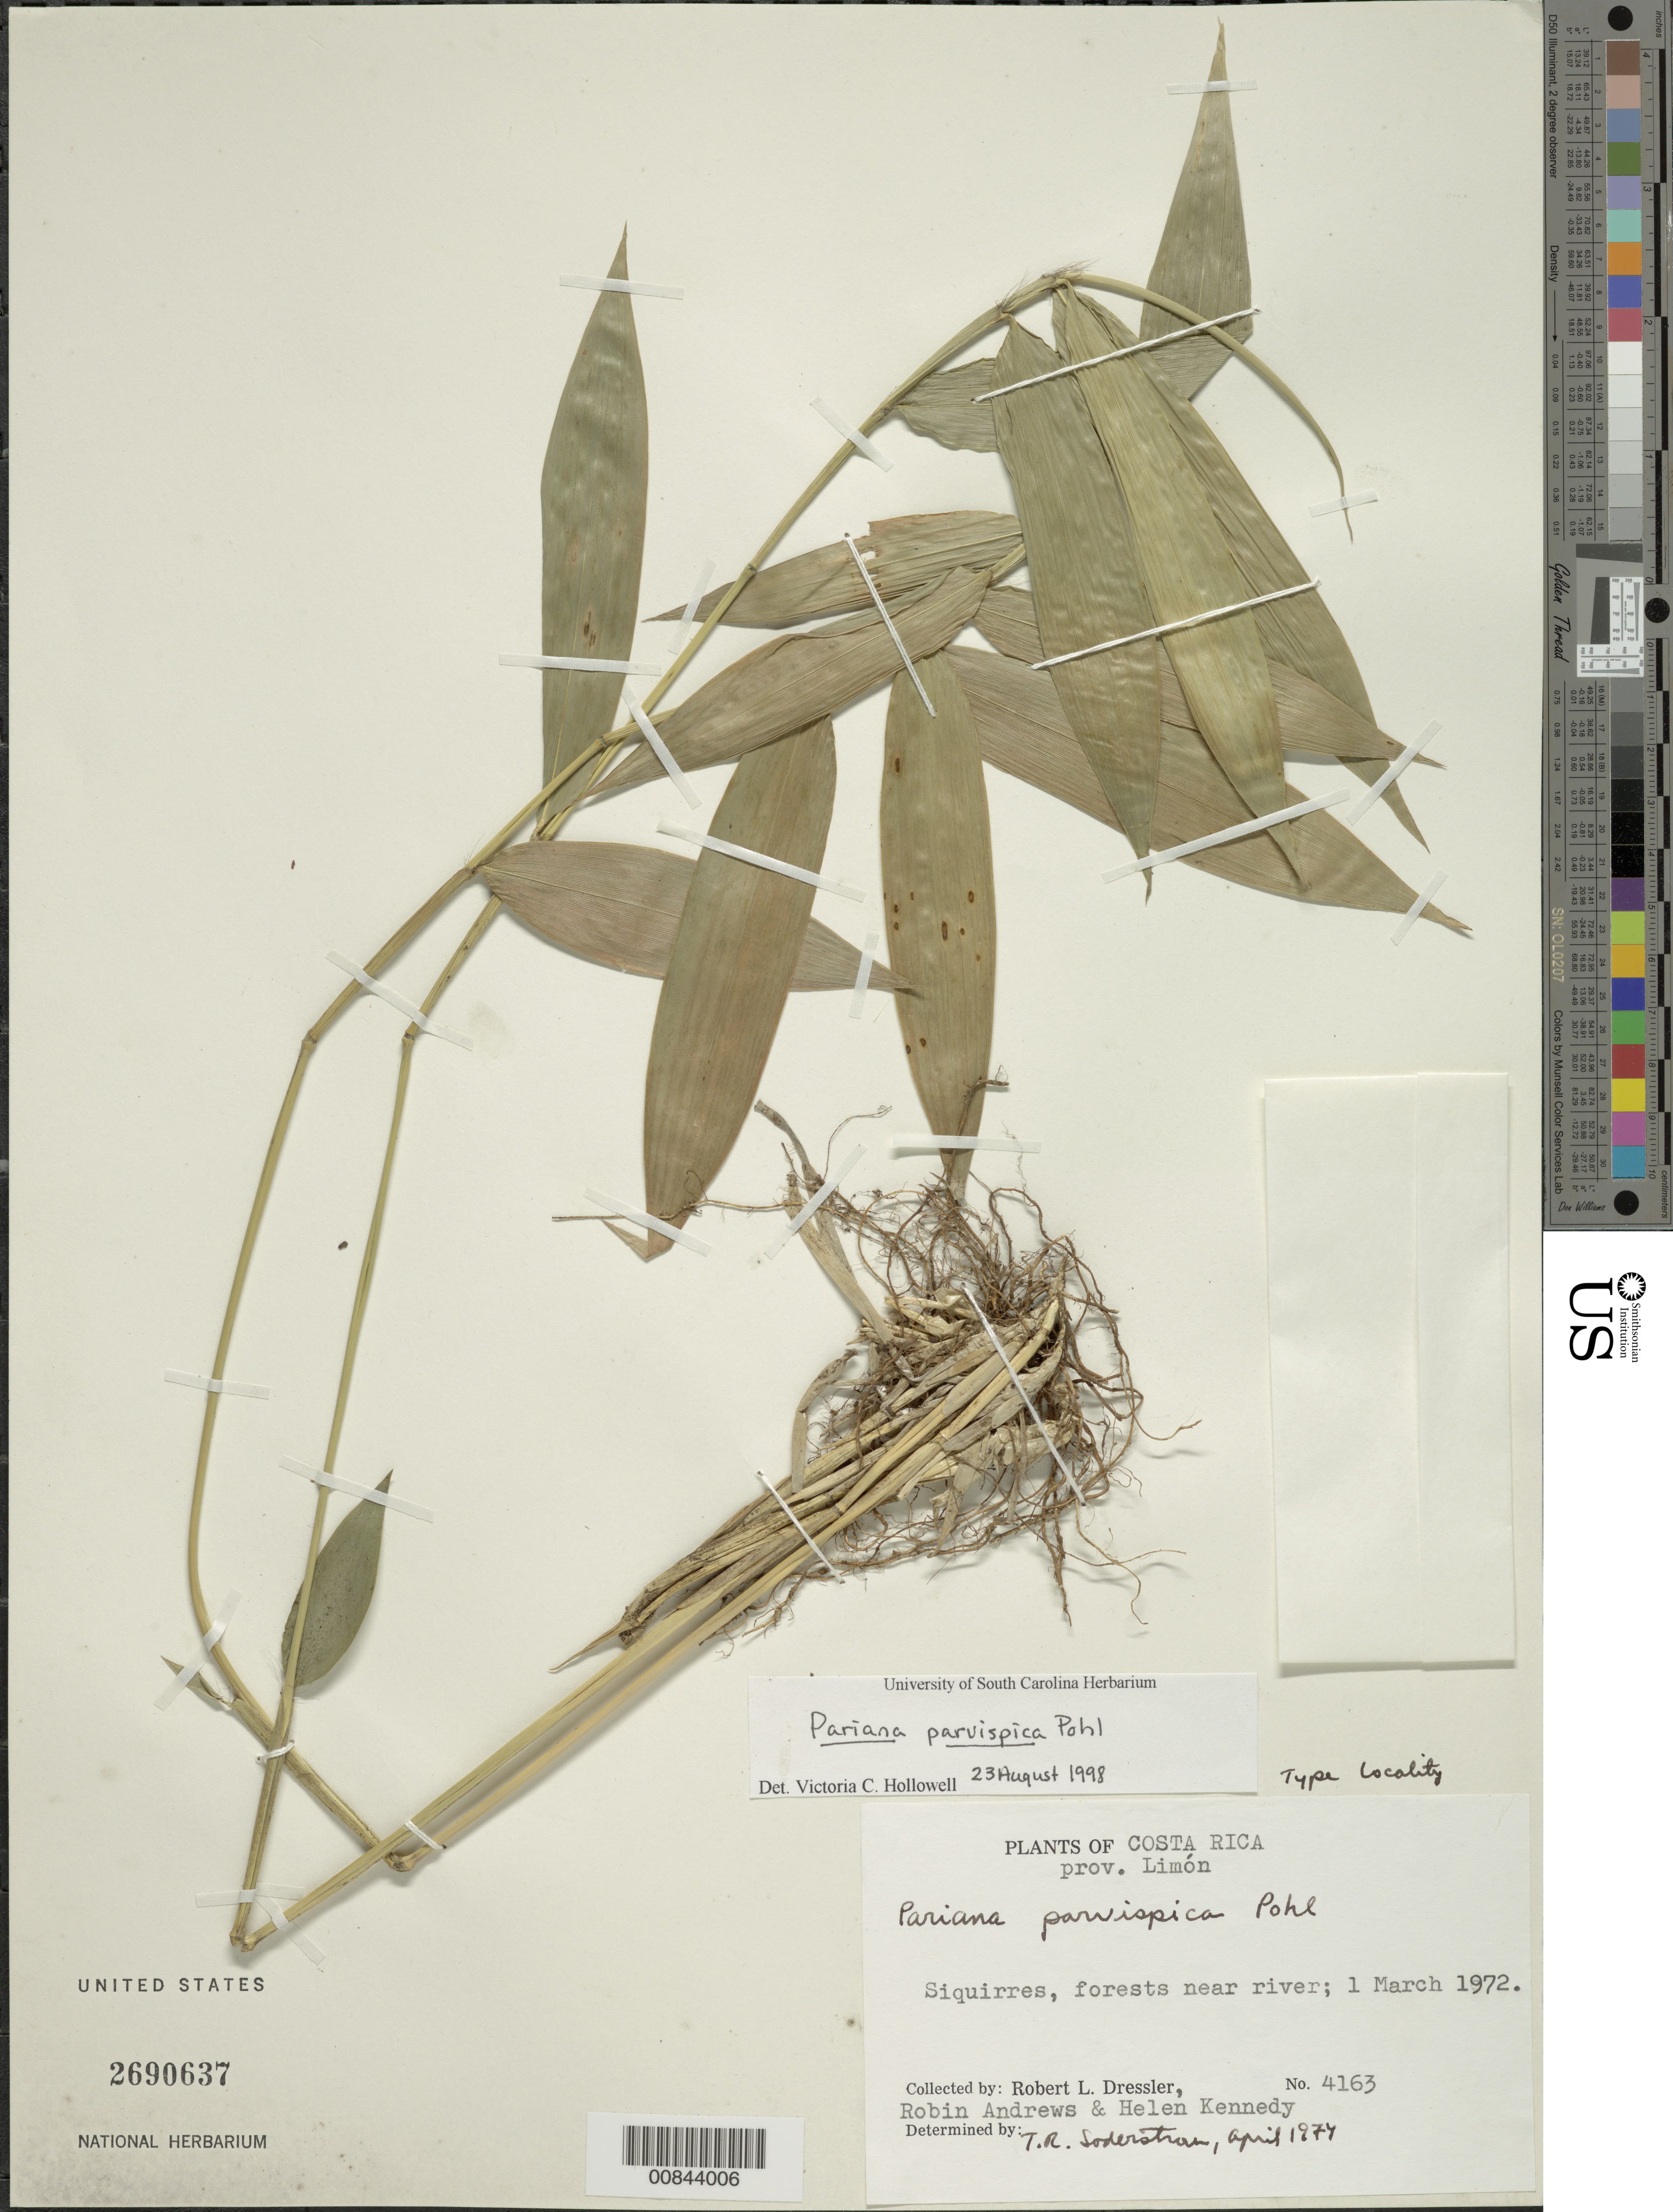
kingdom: Plantae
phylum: Tracheophyta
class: Liliopsida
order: Poales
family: Poaceae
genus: Pariana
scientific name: Pariana parvispica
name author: R.W. Pohl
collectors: R. Dressler, R. Andrews & H. Kennedy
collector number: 4163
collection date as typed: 01 Mar 1972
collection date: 1972-03-01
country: Costa Rica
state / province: Limón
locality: Siquirres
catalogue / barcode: US 2690637